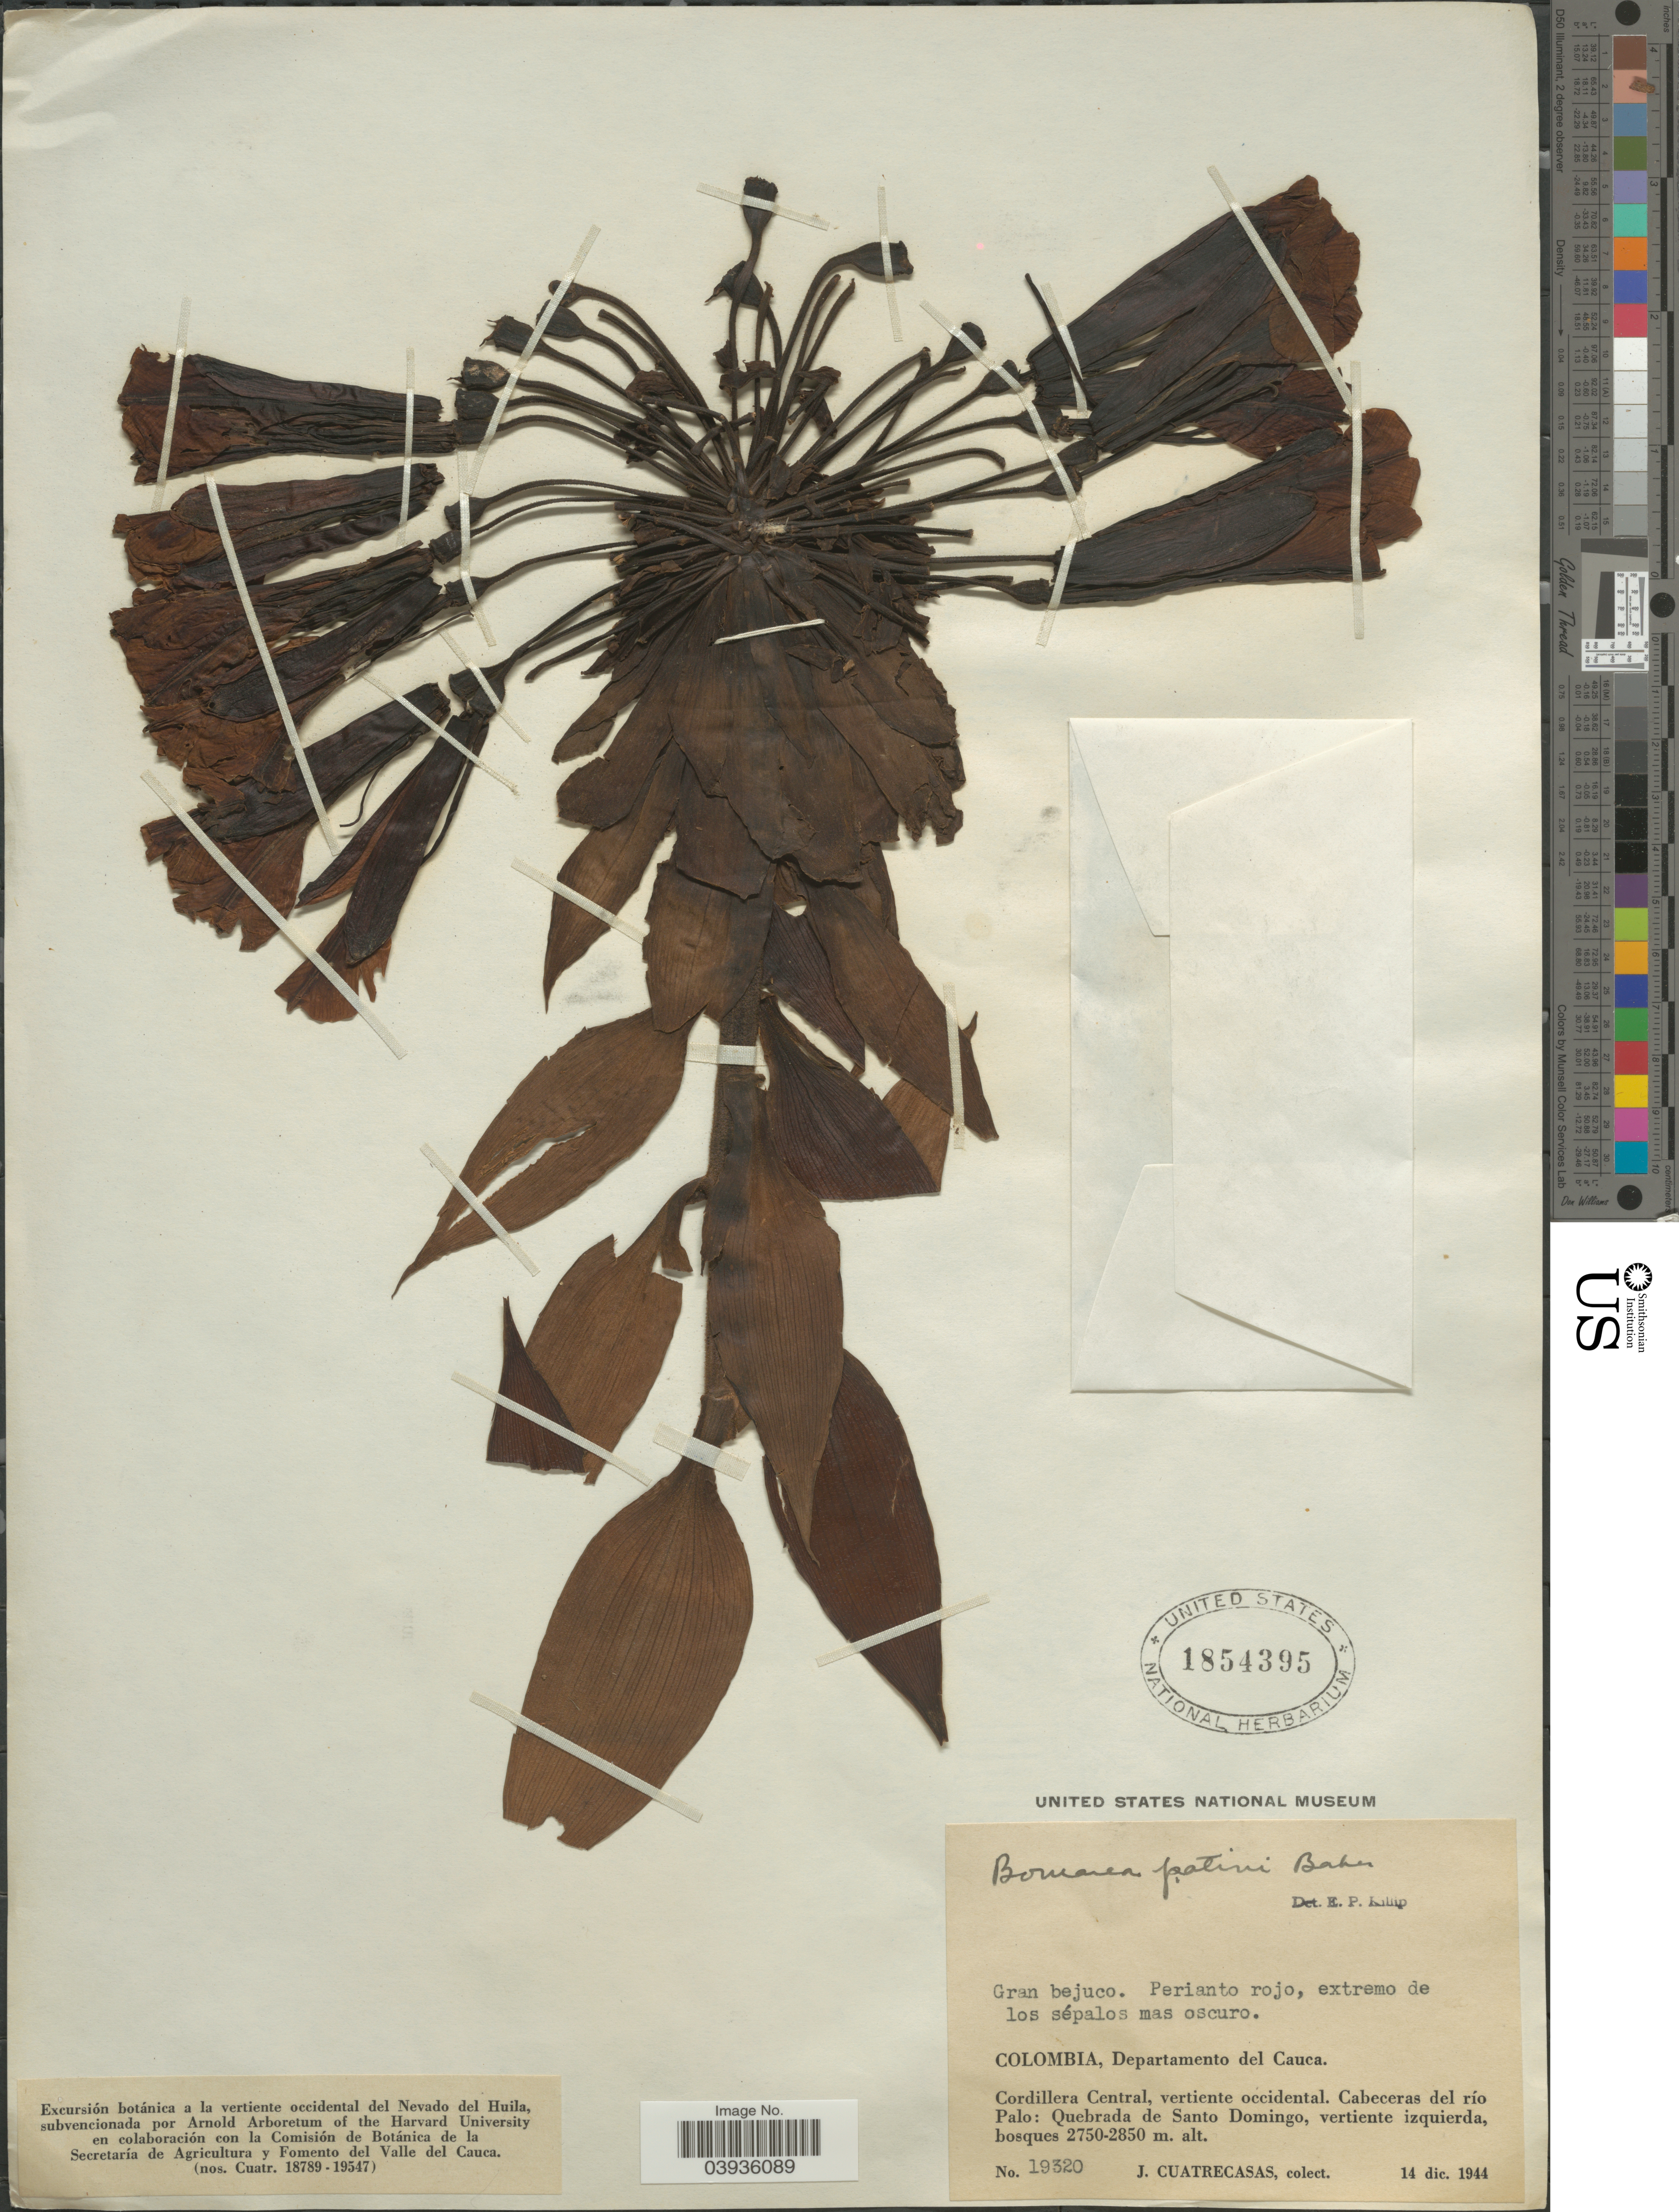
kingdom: Plantae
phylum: Tracheophyta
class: Liliopsida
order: Liliales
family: Alstroemeriaceae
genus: Bomarea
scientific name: Bomarea patinii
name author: Baker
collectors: J. Cuatrecasas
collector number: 19320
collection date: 1944-12-14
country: Colombia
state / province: Cauca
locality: Departamento del Cauca. Cordillera Central, vertiente occidental. Cabeceras del río Palo: Quebrada de Santo Domingo, vertiente izquierda.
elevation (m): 2750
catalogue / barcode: US 1854395